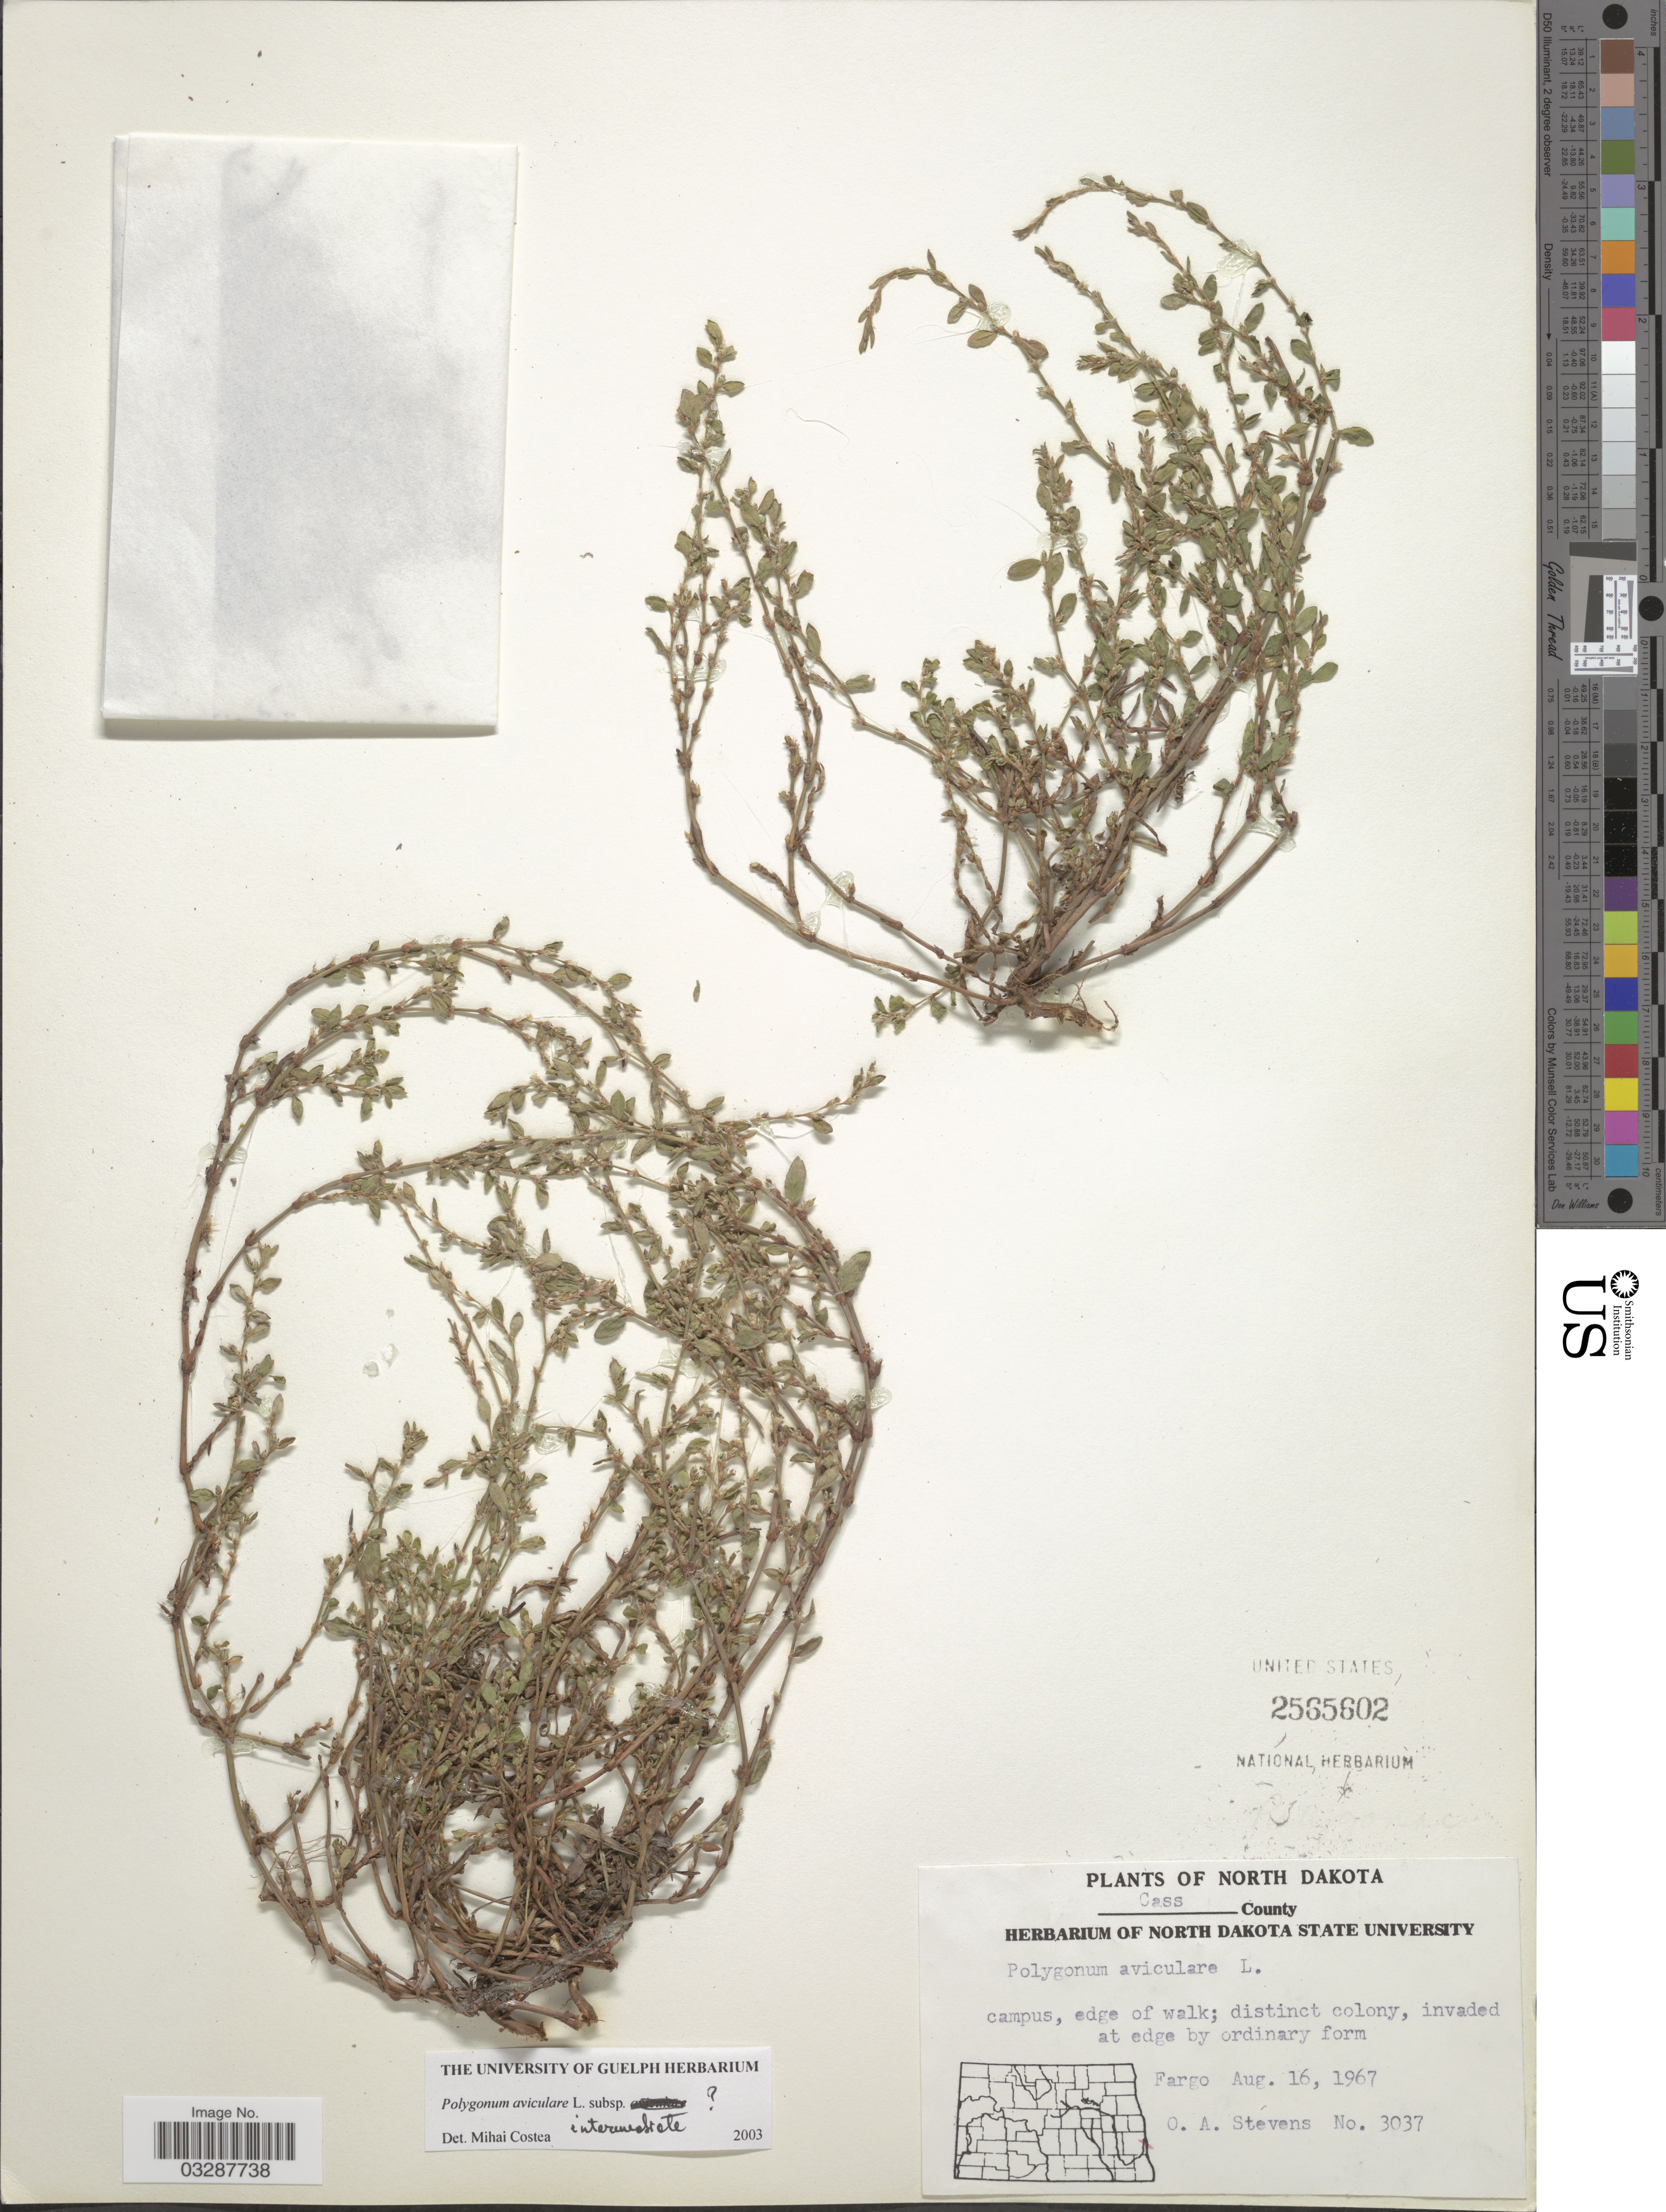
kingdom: Plantae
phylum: Tracheophyta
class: Magnoliopsida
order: Caryophyllales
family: Polygonaceae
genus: Polygonum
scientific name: Polygonum aviculare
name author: L.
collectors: O. A. Stevens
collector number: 3037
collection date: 1967-08-16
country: United States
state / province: North Dakota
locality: Cass County. Fargo.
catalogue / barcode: US 2565602